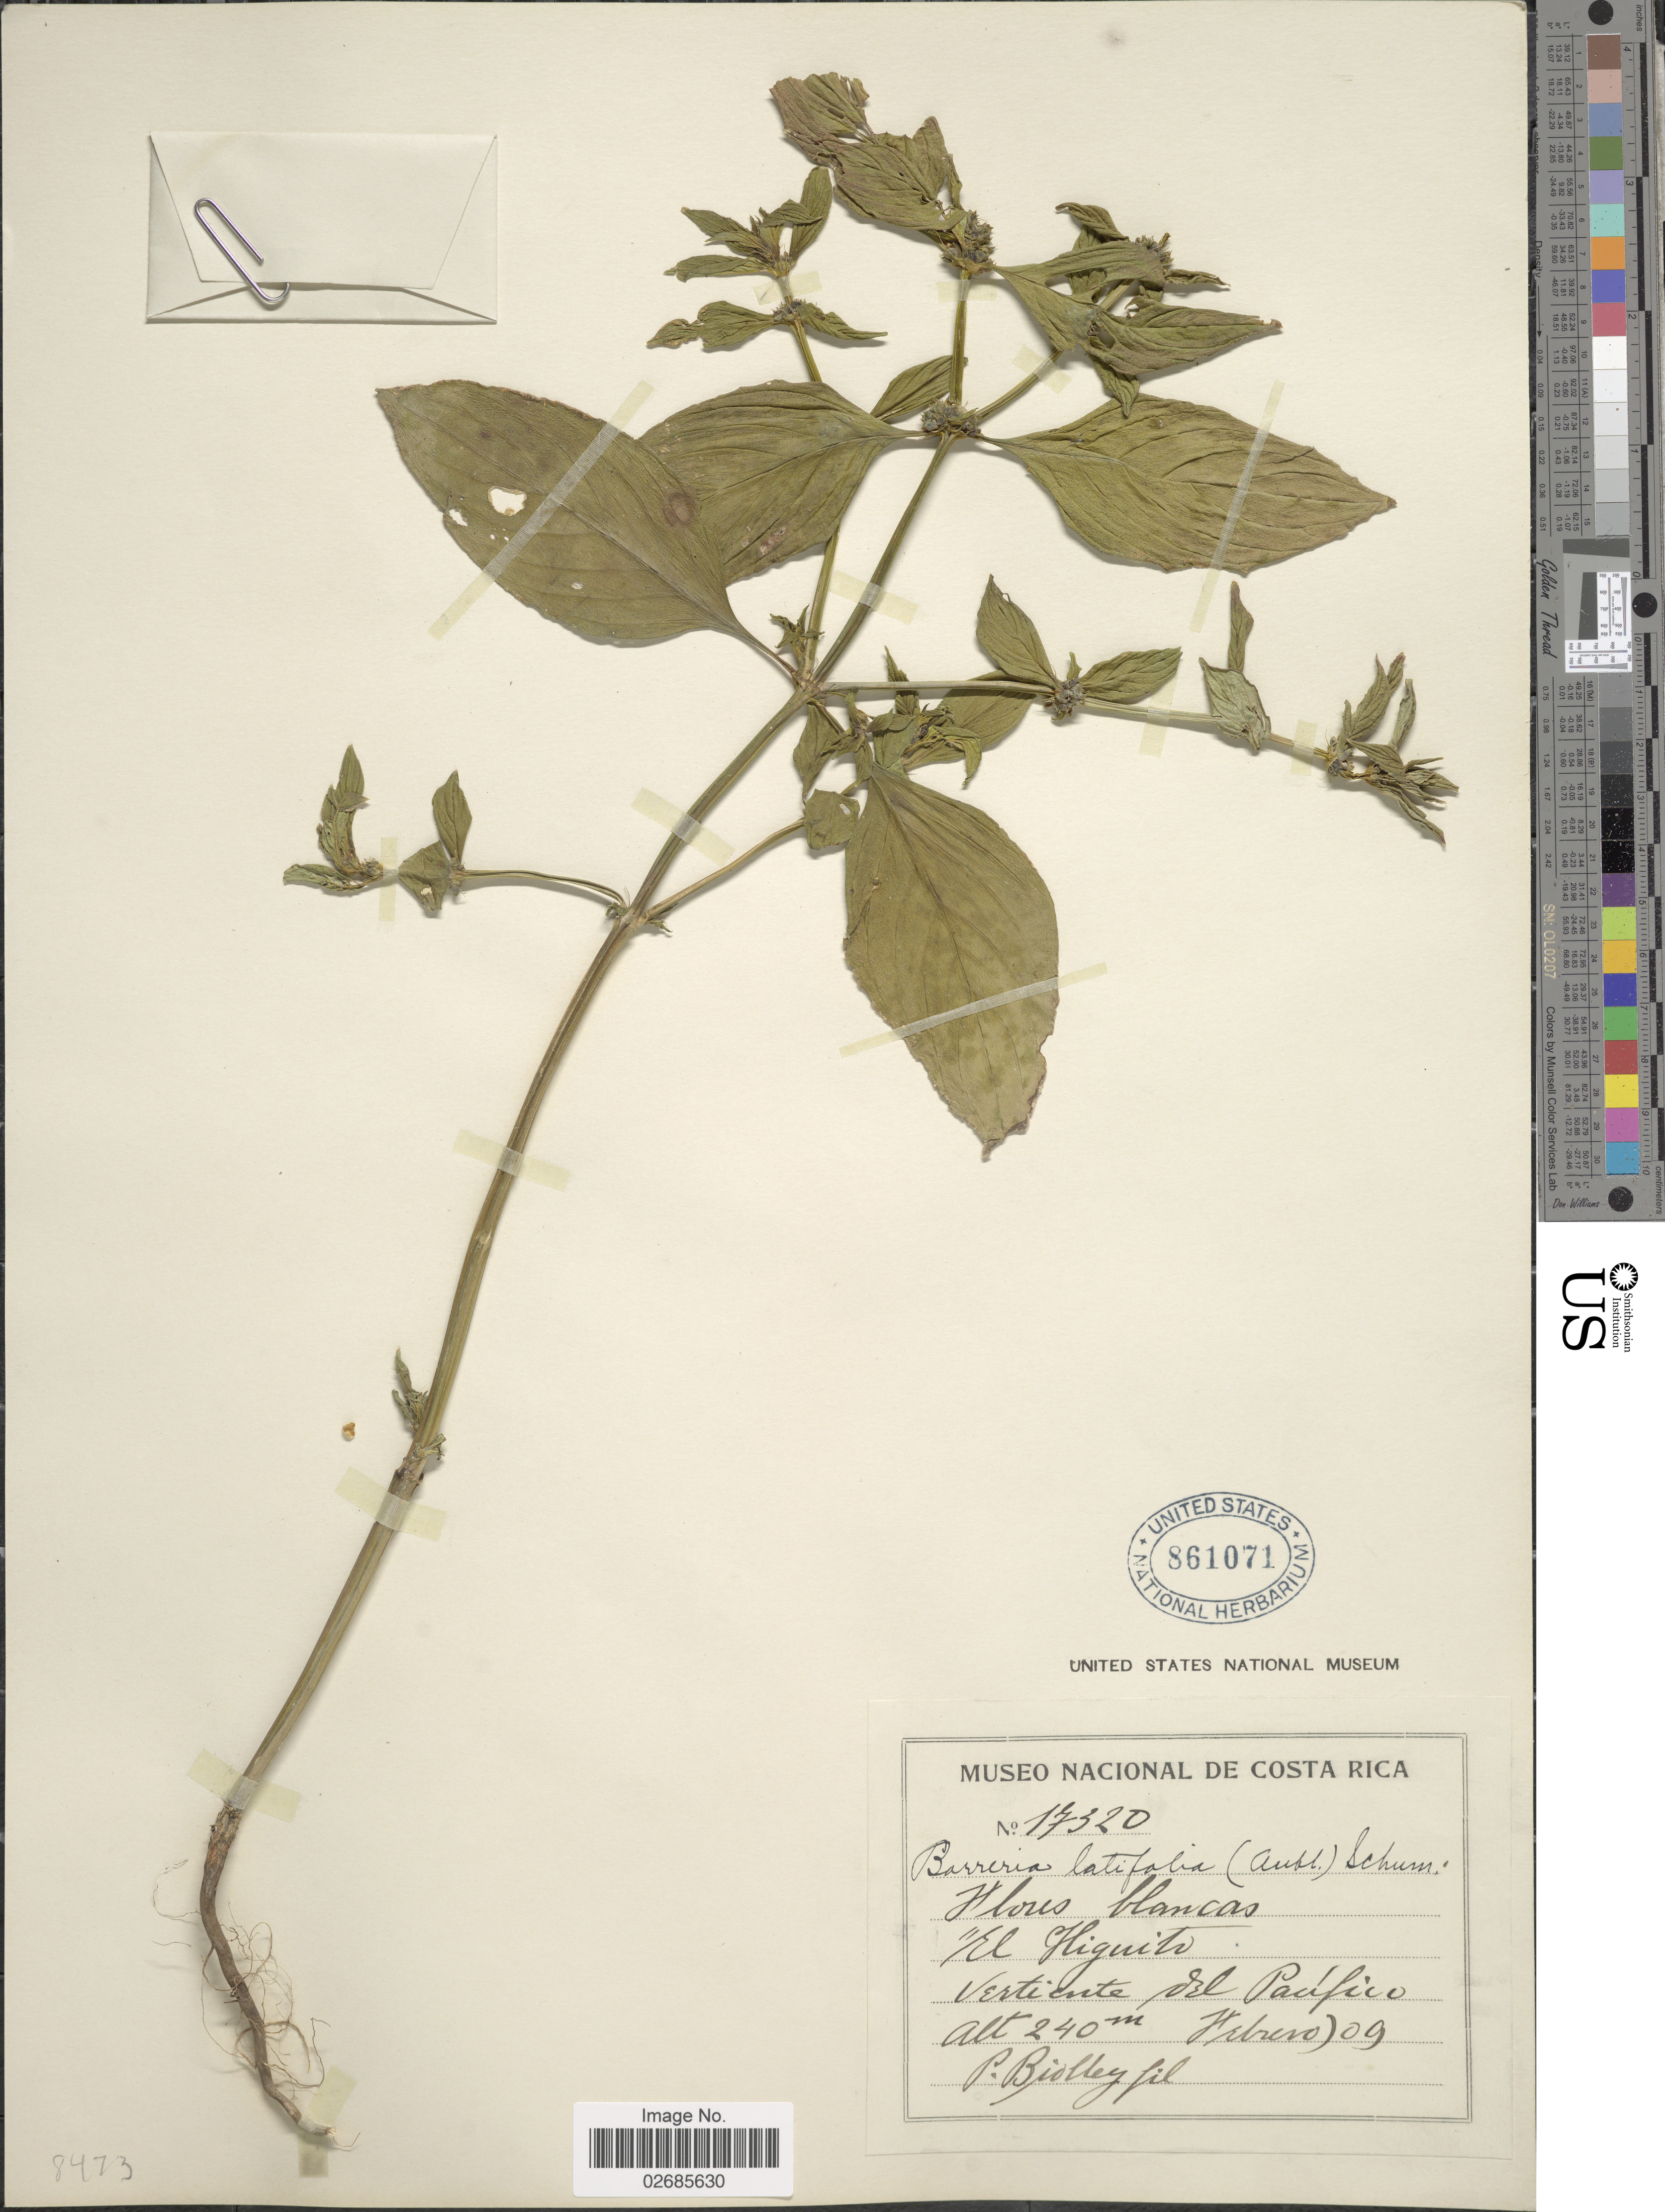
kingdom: Plantae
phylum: Tracheophyta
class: Magnoliopsida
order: Gentianales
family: Rubiaceae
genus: Borreria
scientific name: Borreria latifolia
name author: (Aubl.) K. Schum.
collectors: P. Biolley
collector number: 17320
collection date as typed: Transcribed d/m/y: /2/9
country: Costa Rica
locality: El Higuiti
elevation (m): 240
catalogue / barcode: US 861071